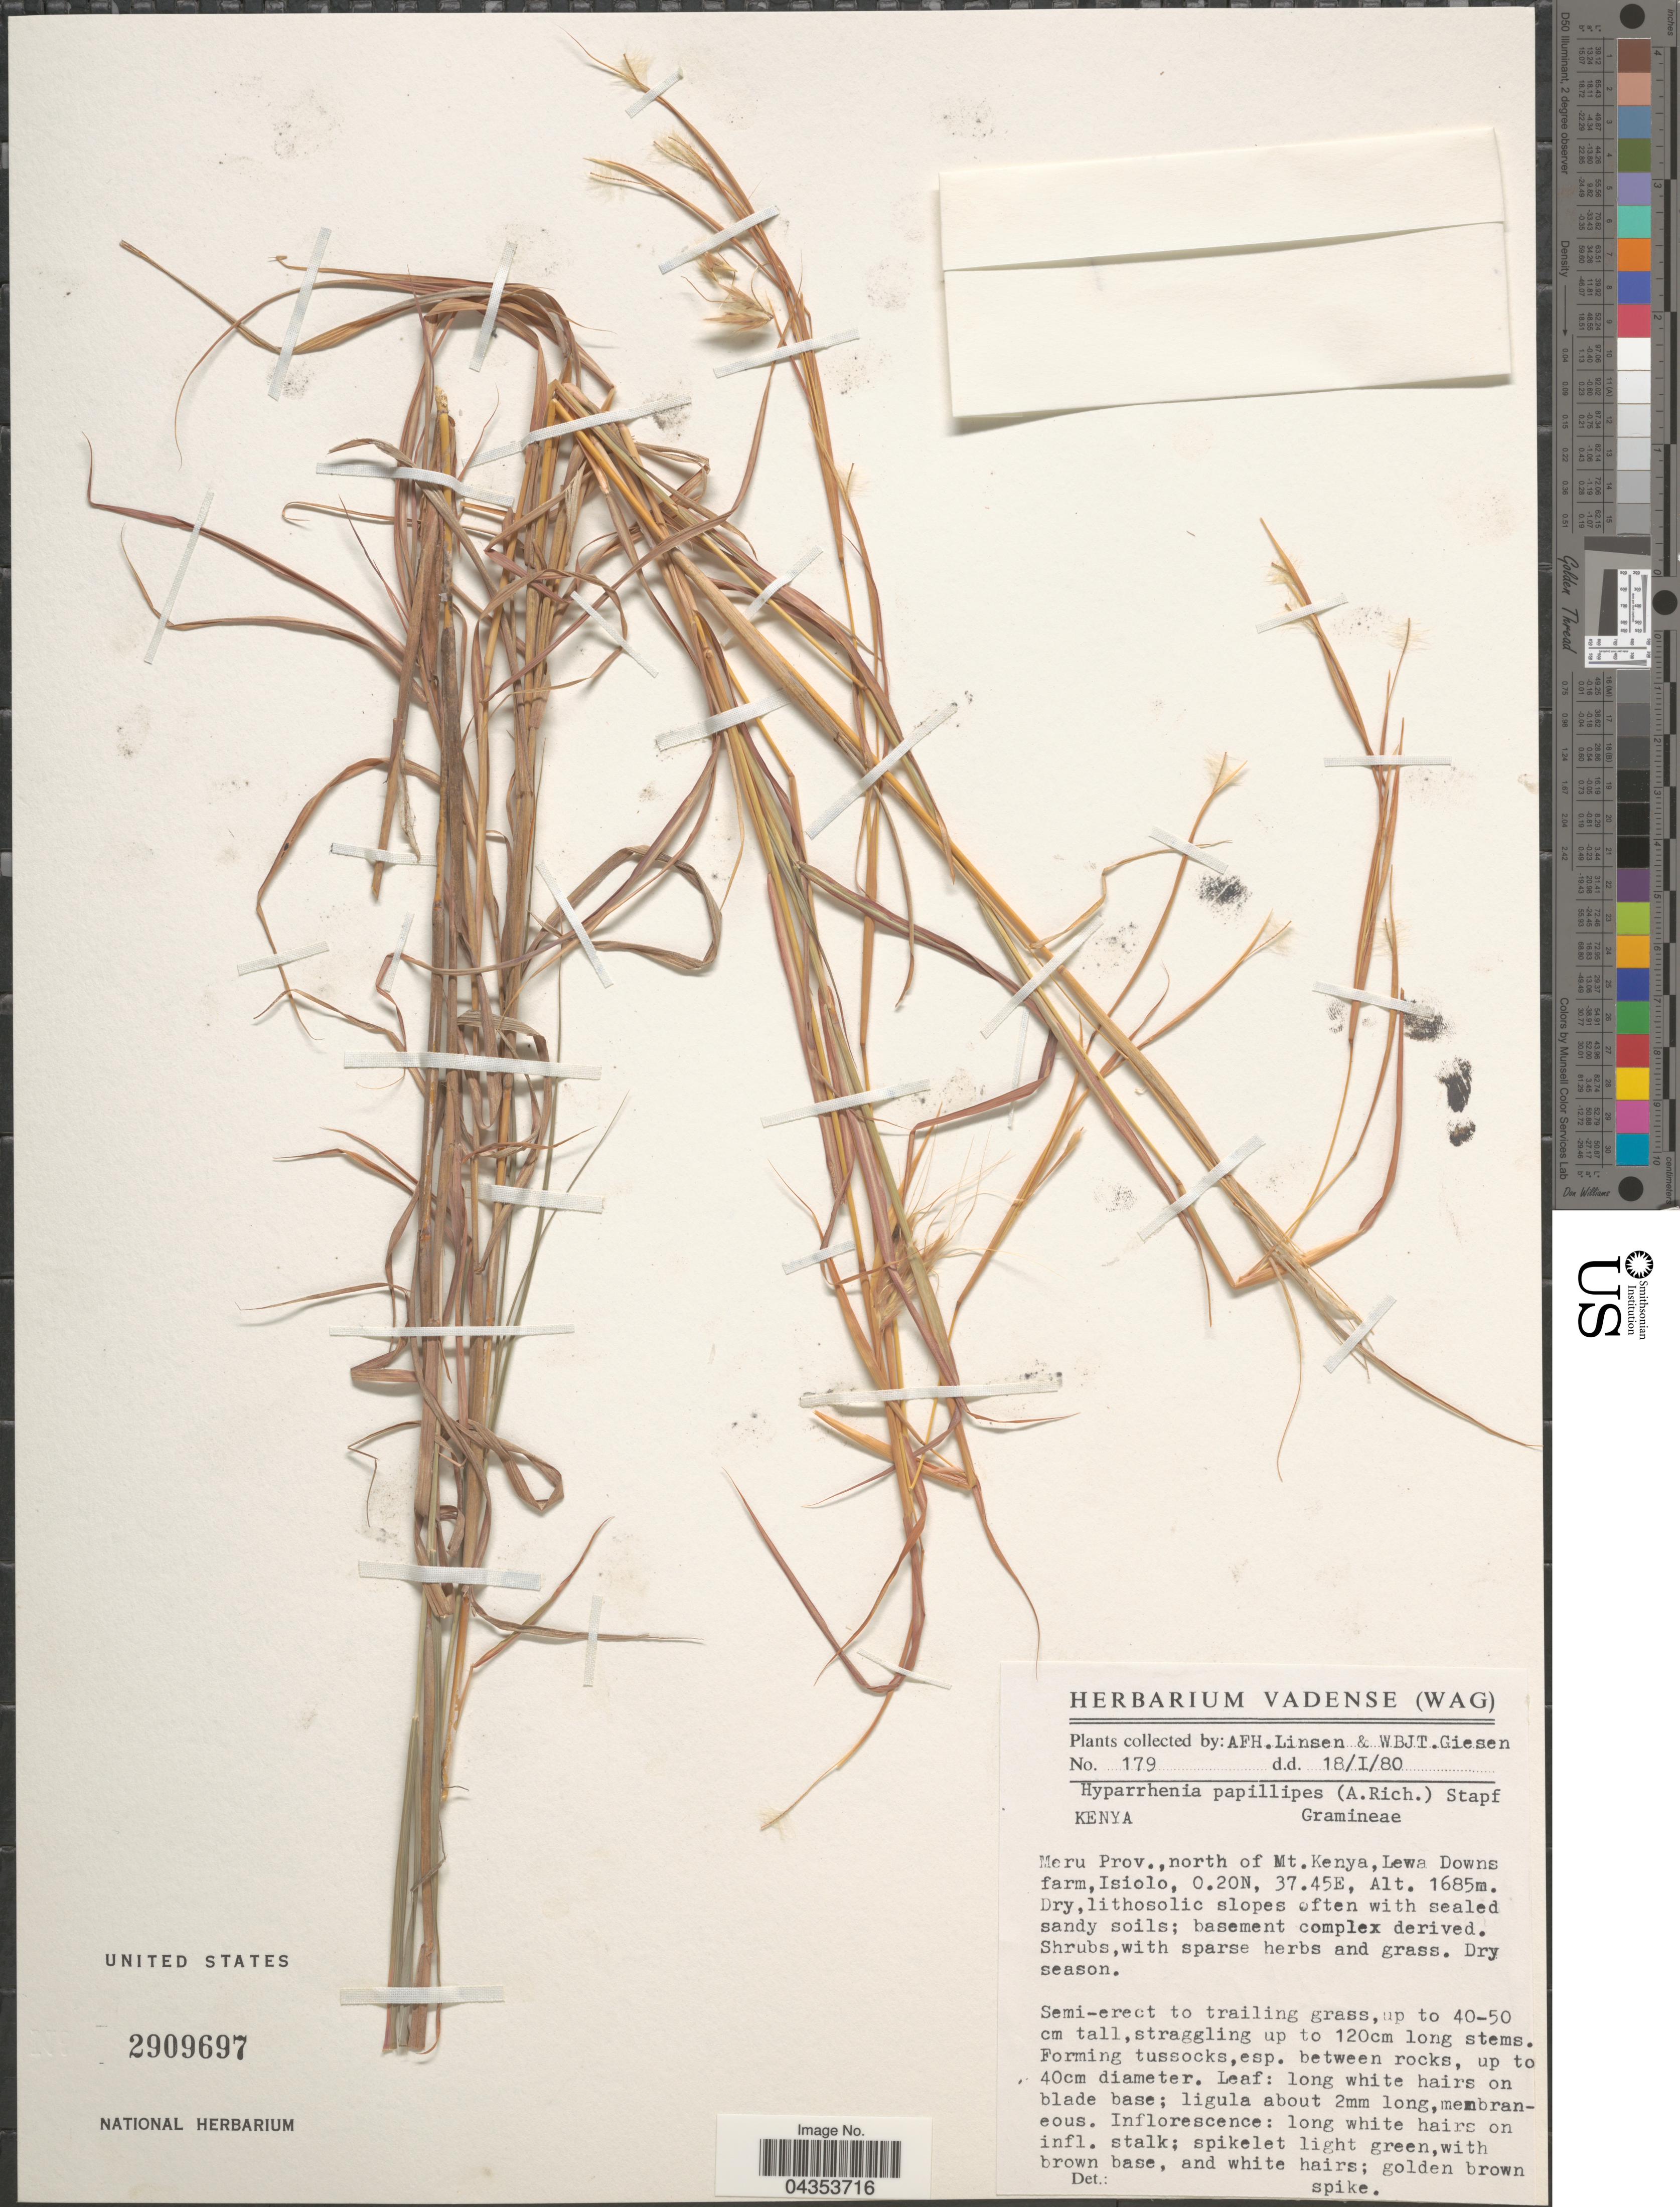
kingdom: Plantae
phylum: Tracheophyta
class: Liliopsida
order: Poales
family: Poaceae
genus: Hyparrhenia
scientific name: Hyparrhenia papillipes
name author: (Hochst. ex A. Rich.) Andersson ex Stapf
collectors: A. Linsen & W. Giesen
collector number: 179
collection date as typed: Transcribed d/m/y: 18/1/80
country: Kenya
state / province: Meru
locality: North of Mt. Kenya, Lewa Downs farm, Isiolo.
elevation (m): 1685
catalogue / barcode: US 2909697